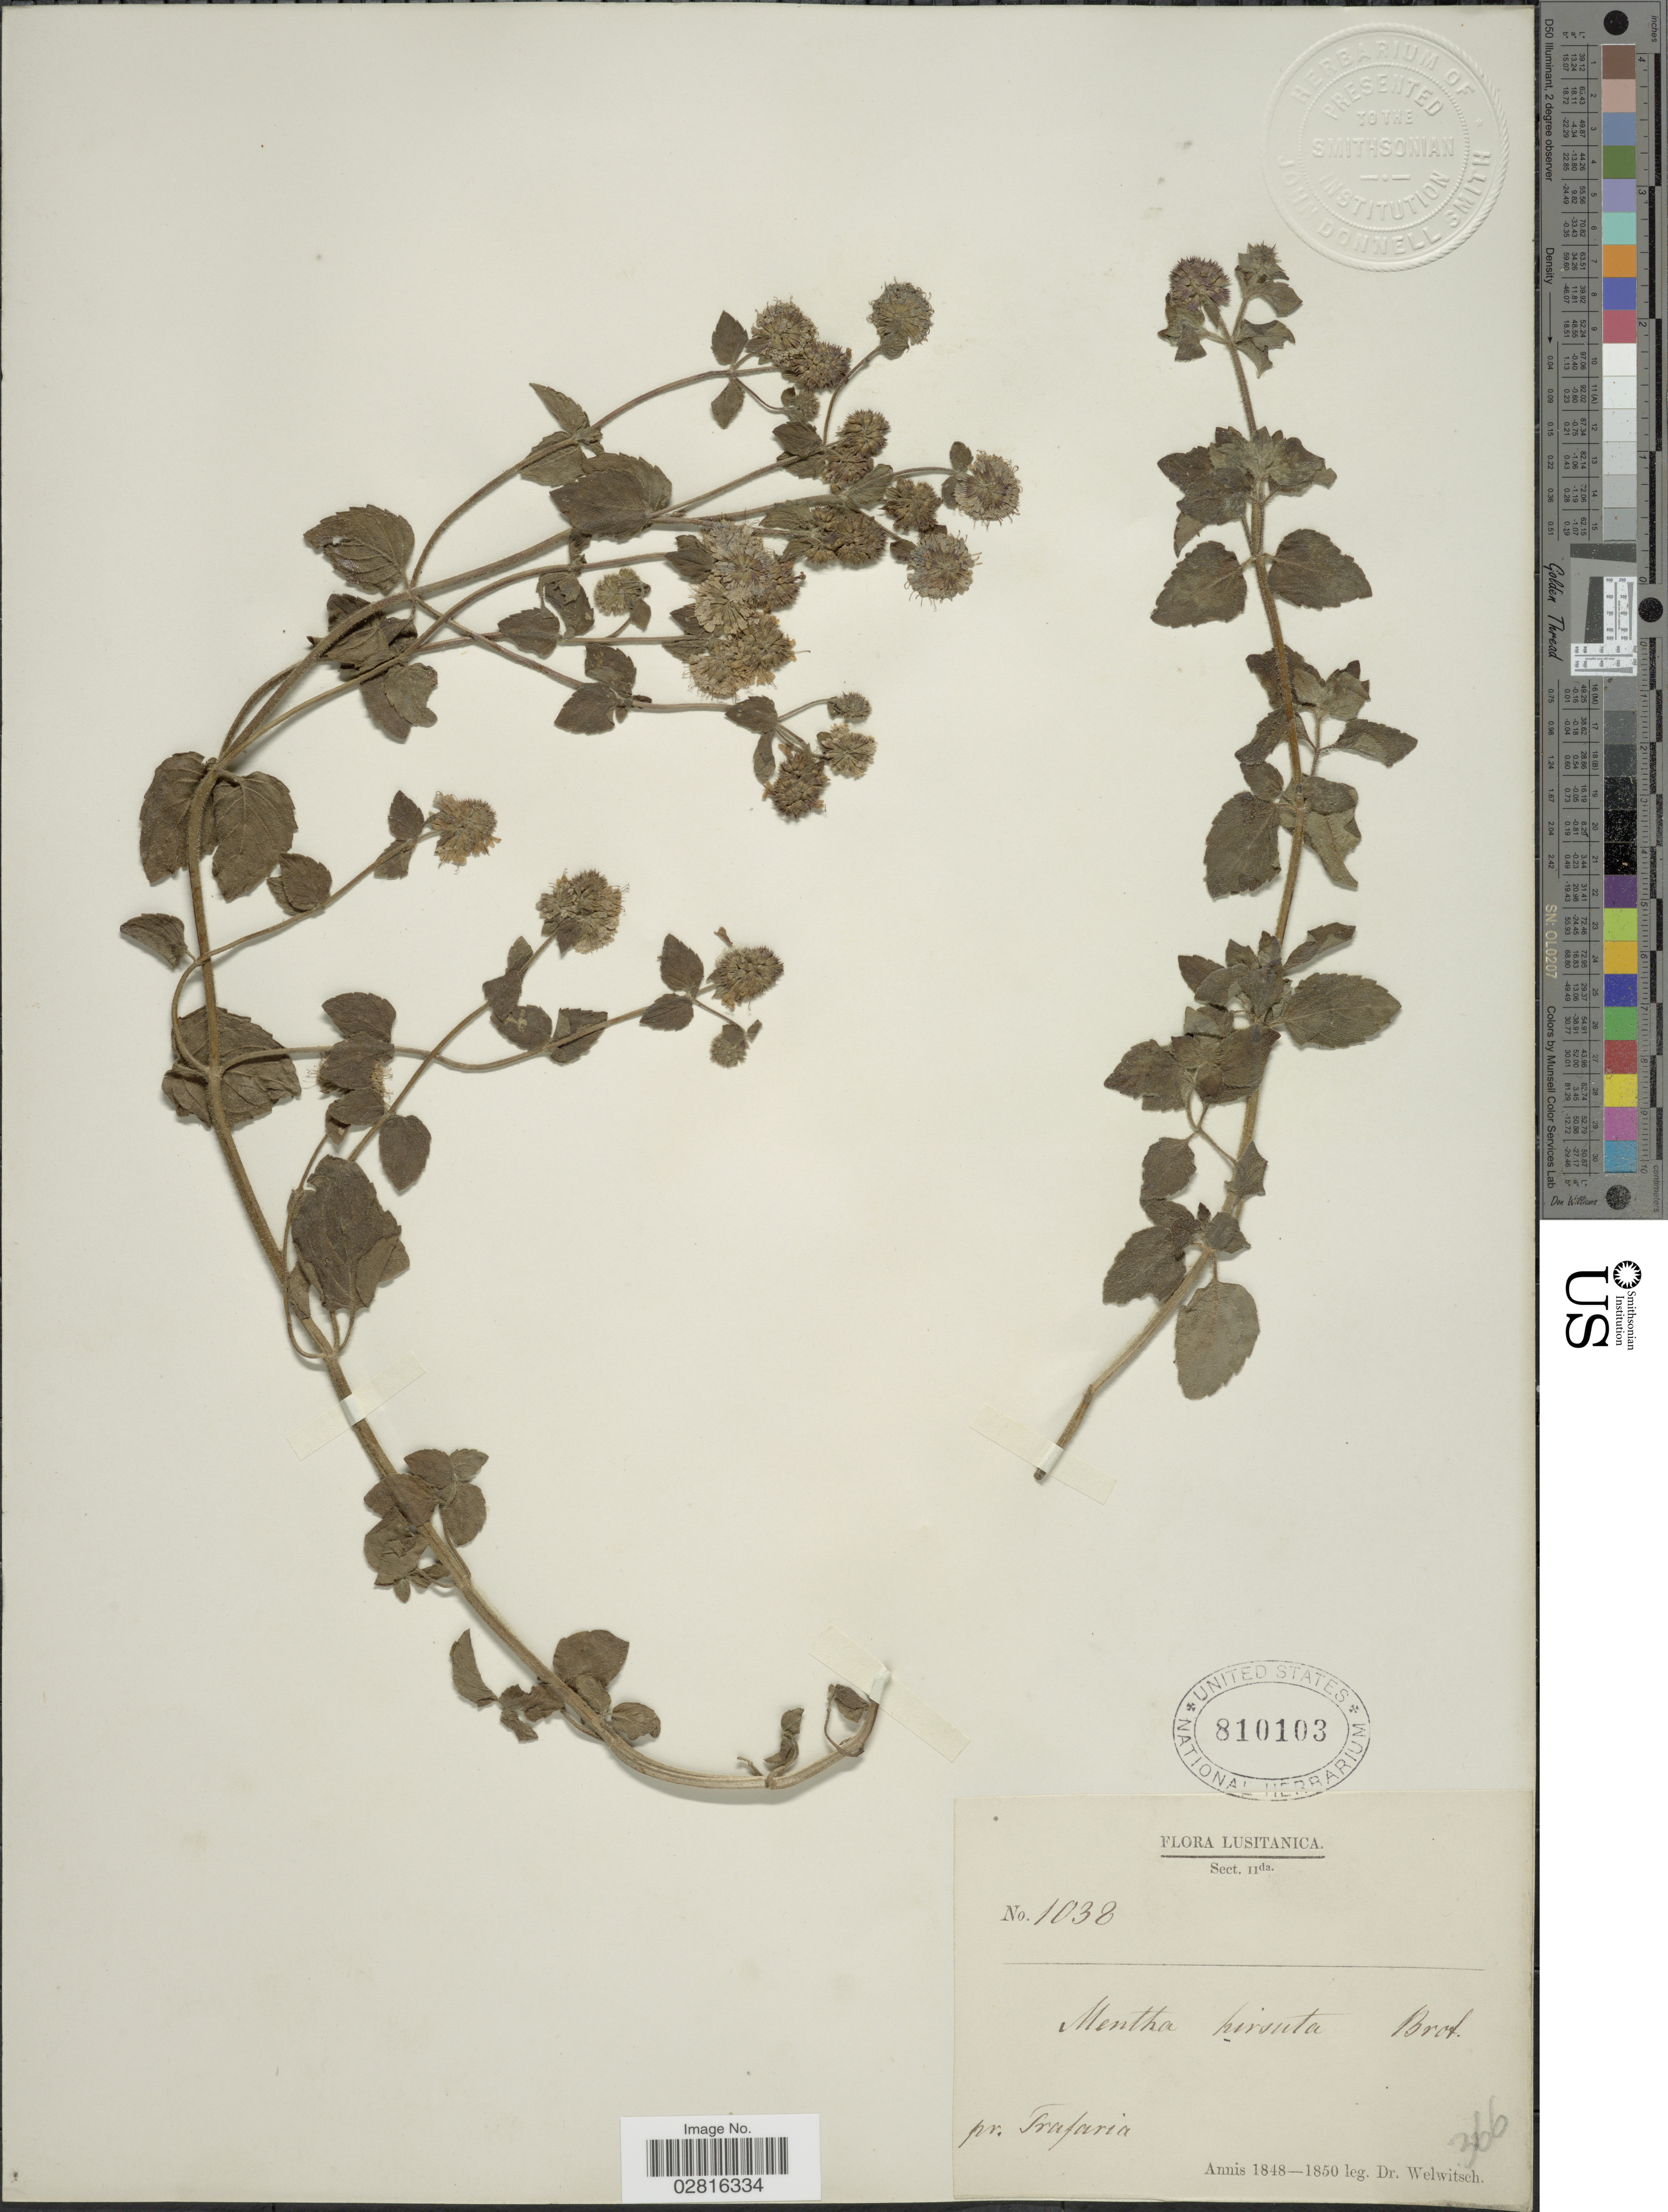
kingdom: Plantae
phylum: Tracheophyta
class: Magnoliopsida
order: Lamiales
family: Lamiaceae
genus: Mentha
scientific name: Mentha hirsuta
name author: Huds.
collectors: -. Welwitsch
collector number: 1038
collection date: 1848/1850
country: Portugal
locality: Lusitanica. Pr. Frafaria.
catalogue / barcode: US 810103